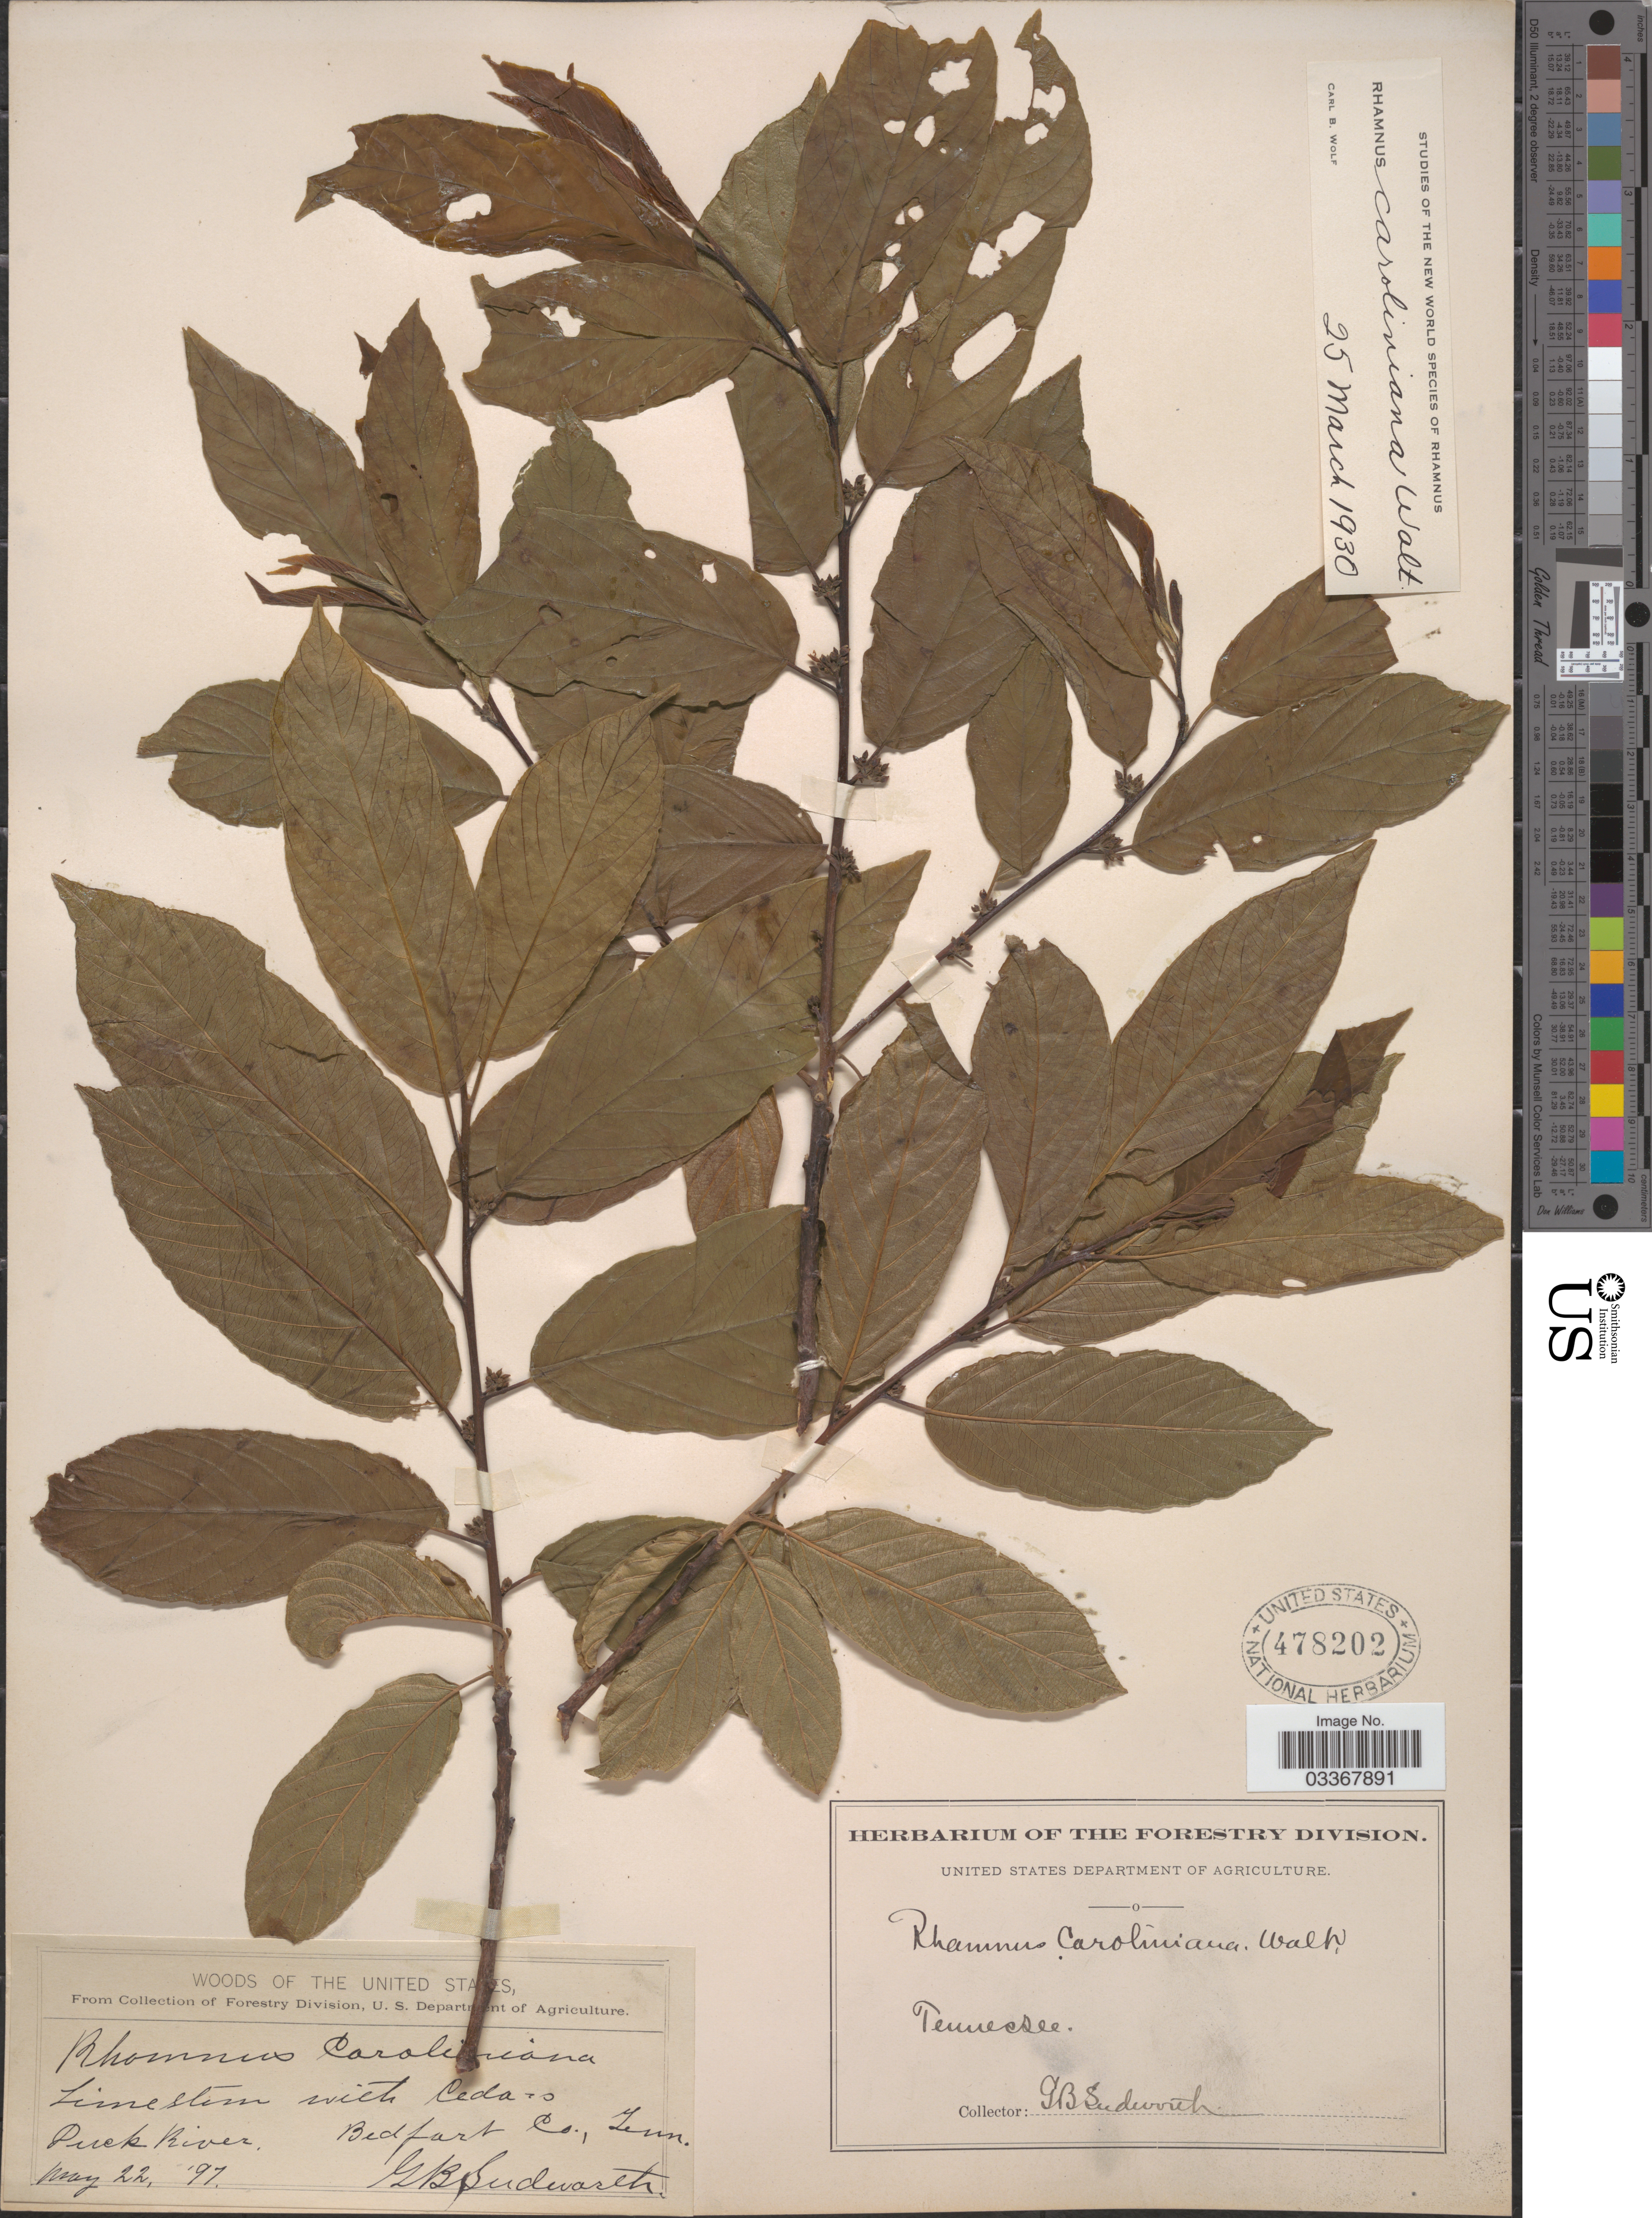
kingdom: Plantae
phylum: Tracheophyta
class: Magnoliopsida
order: Rosales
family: Rhamnaceae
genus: Frangula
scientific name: Frangula caroliniana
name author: (Walter) A. Gray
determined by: Strong, Mark T., (BOT), Smithsonian Institution - National Museum of Natural History (UNITED STATES)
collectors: G. B. Sudworth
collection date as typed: Transcribed d/m/y: 22/5/97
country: United States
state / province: Tennessee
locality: Duck River, Bedford Co.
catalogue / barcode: US 478202